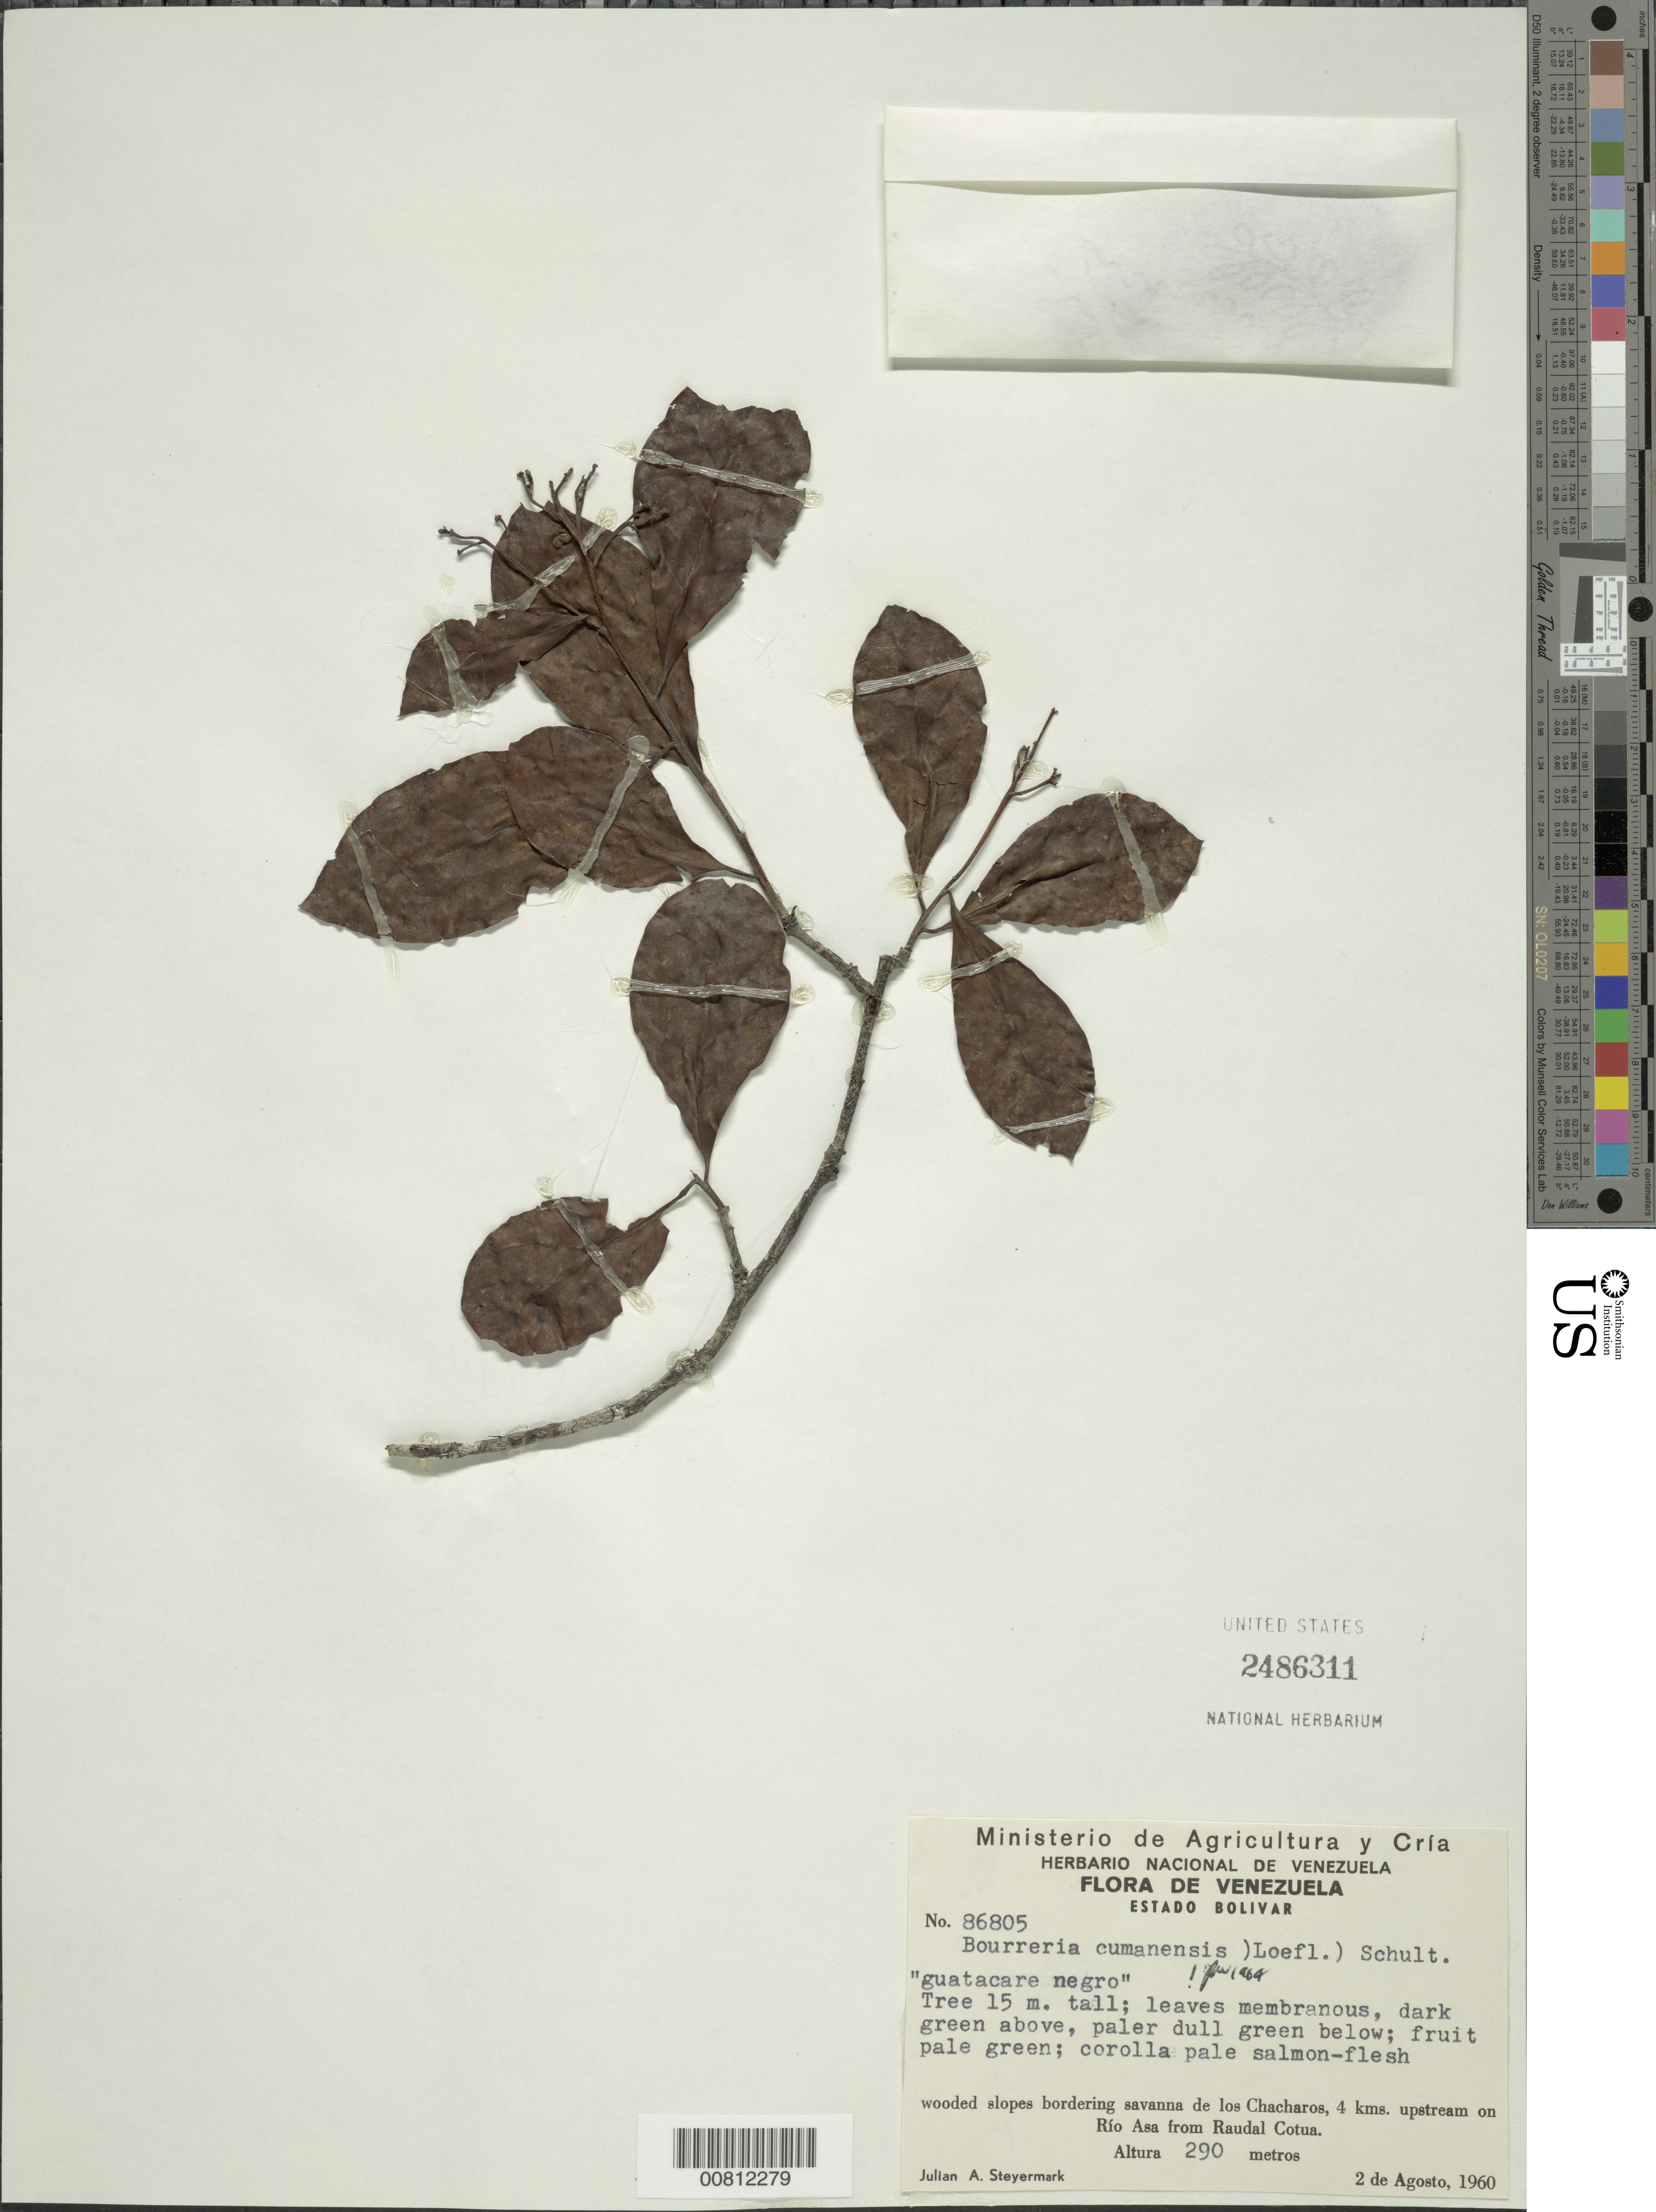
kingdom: Plantae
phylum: Tracheophyta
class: Magnoliopsida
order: Boraginales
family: Ehretiaceae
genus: Bourreria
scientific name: Bourreria cumanensis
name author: (Loefl.) O.E. Schulz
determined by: Wurdack, John J., (US), US (UNITED STATES)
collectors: J. Steyermark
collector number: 86805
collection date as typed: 2-Aug-60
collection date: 1960-08-02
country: Venezuela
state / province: Bolívar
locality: Los Chacharos, 4 km upstream on Río Asa from Raudal Cotua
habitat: Wooded slopes bordering savanna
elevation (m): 290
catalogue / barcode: US 2486311